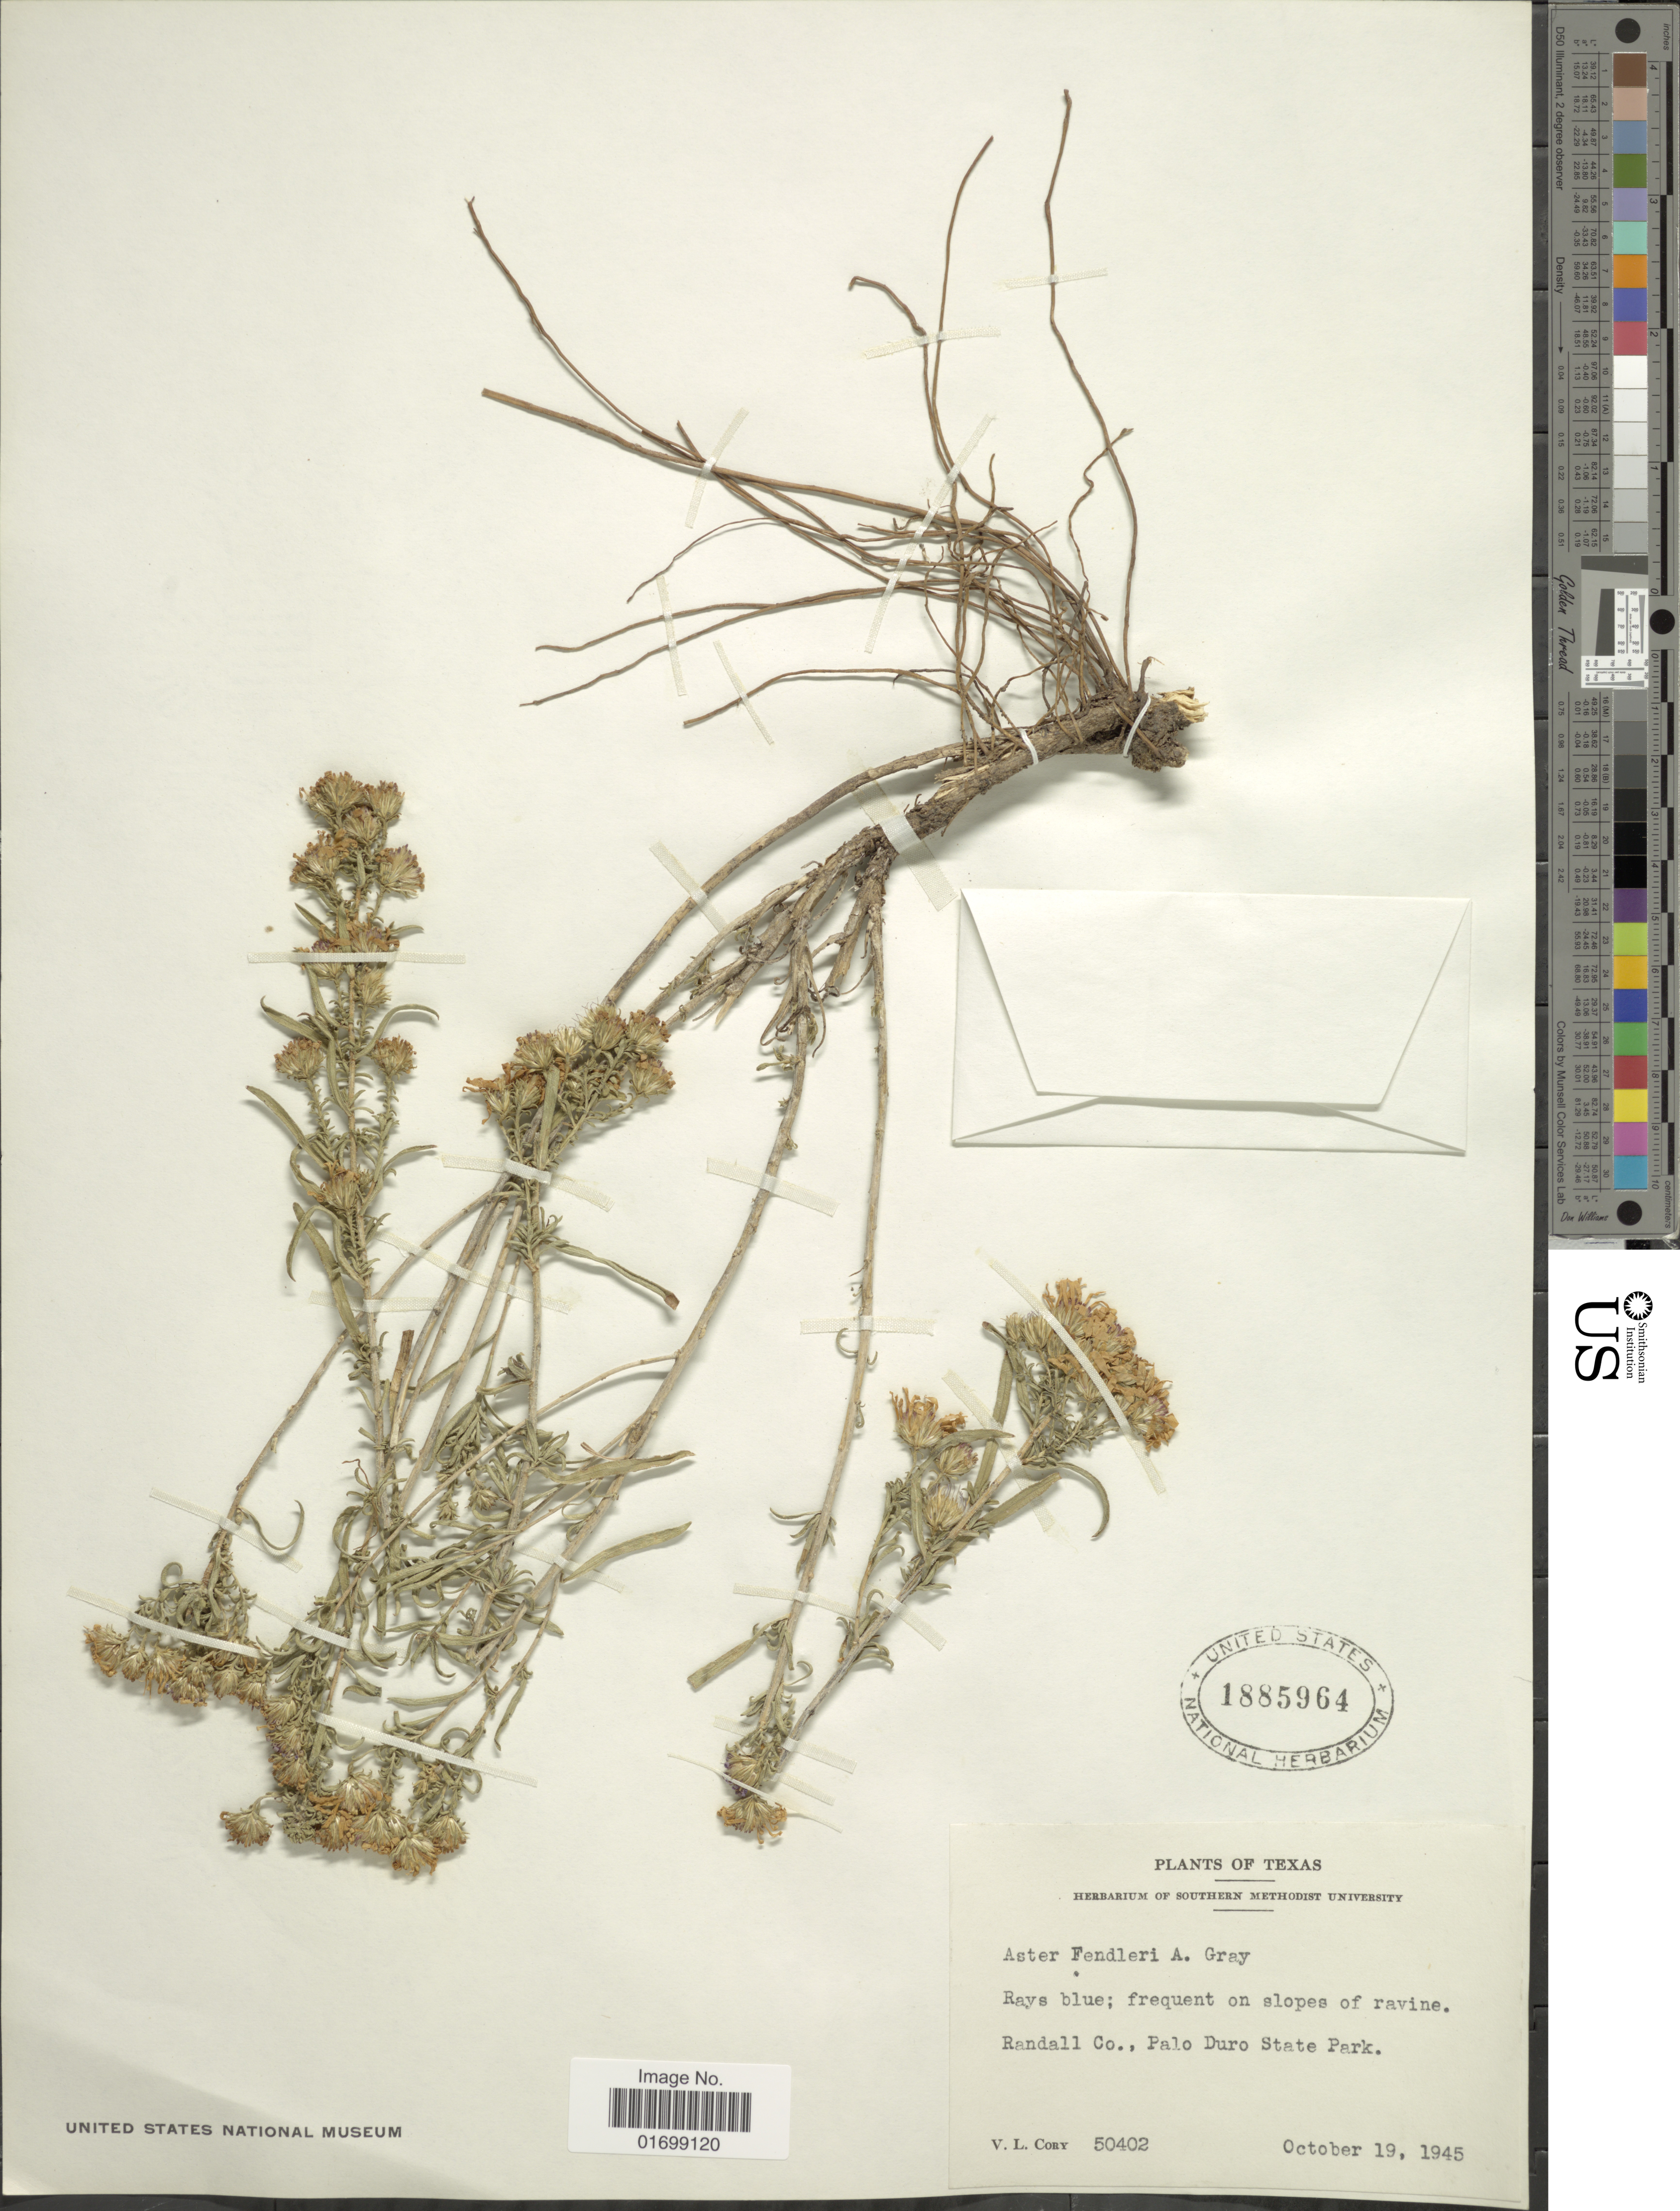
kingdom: Plantae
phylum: Tracheophyta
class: Magnoliopsida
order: Asterales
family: Asteraceae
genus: Symphyotrichum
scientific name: Symphyotrichum fendleri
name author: (A. Gray) G.L. Nesom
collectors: V. Cory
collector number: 50402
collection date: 1945-10-19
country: United States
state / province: Texas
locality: Frequent on slopes of ravine, Randall Co., Palo Duro State Park.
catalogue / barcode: US 1885964